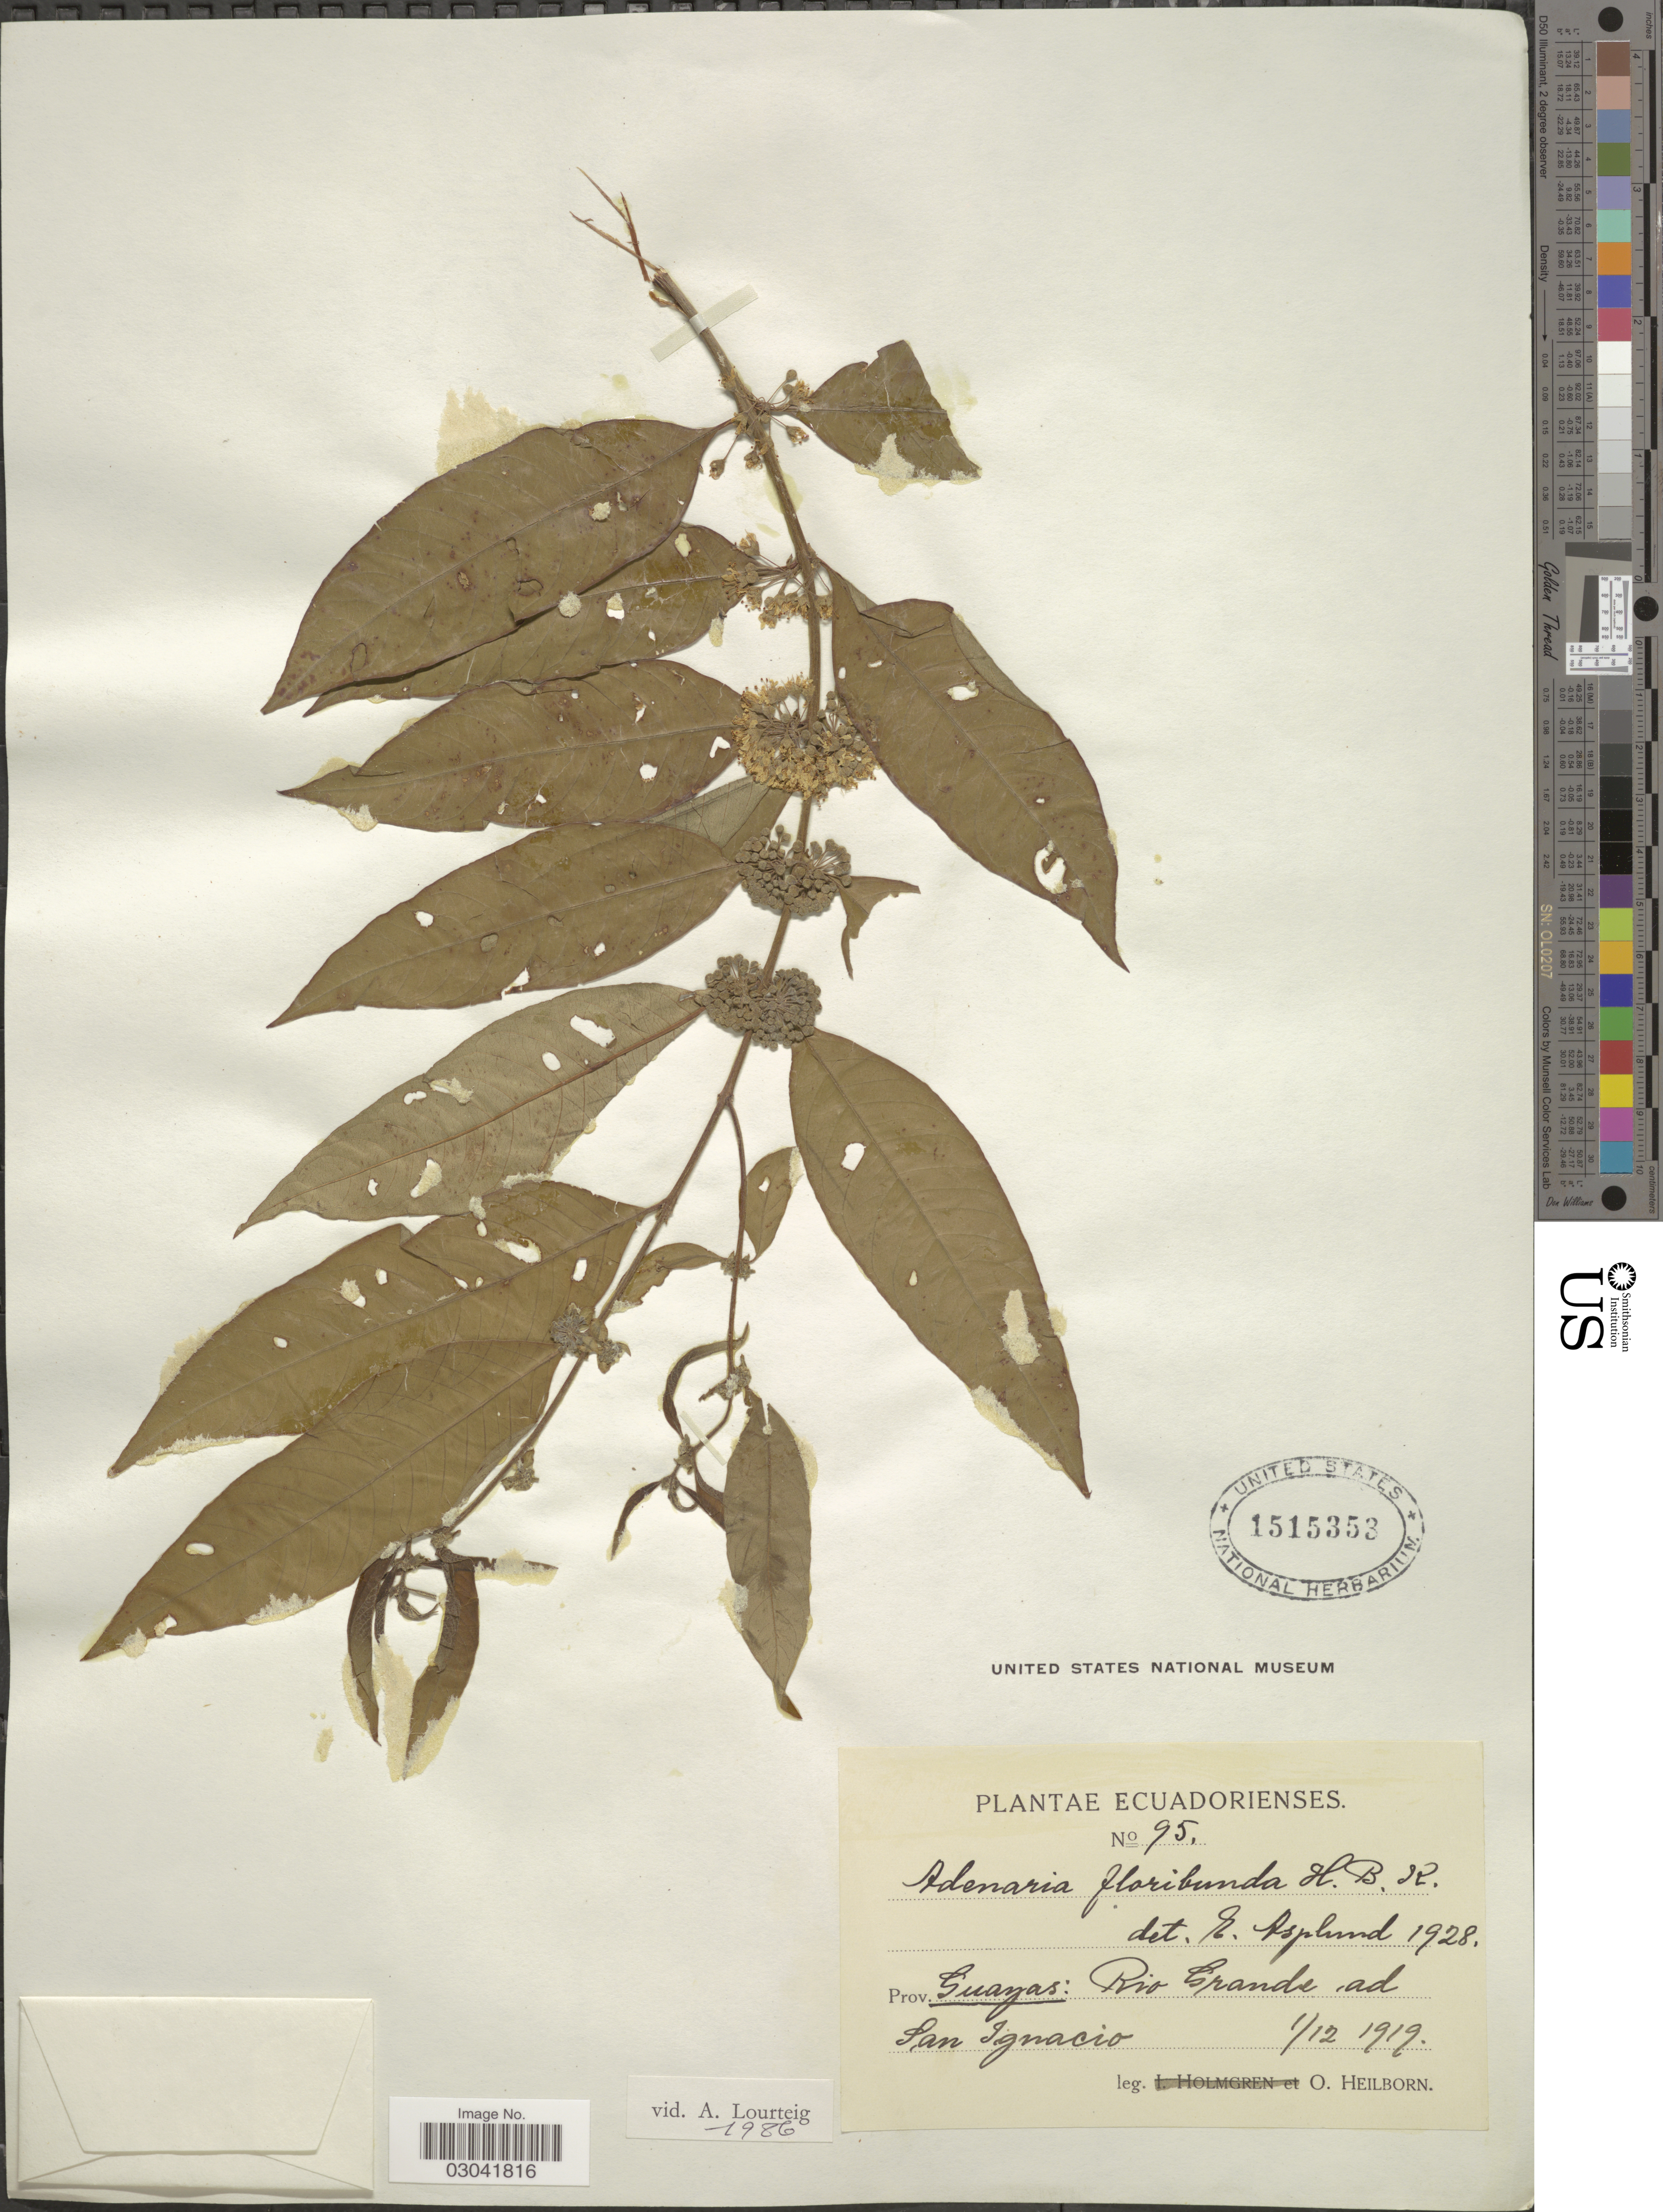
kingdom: Plantae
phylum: Tracheophyta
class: Magnoliopsida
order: Myrtales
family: Lythraceae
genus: Adenaria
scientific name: Adenaria floribunda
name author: Kunth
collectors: O. Heilborn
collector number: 95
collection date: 1919-12-01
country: Ecuador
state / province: Guayas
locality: Rio Grande, ad San Ignacio.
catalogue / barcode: US 1515353